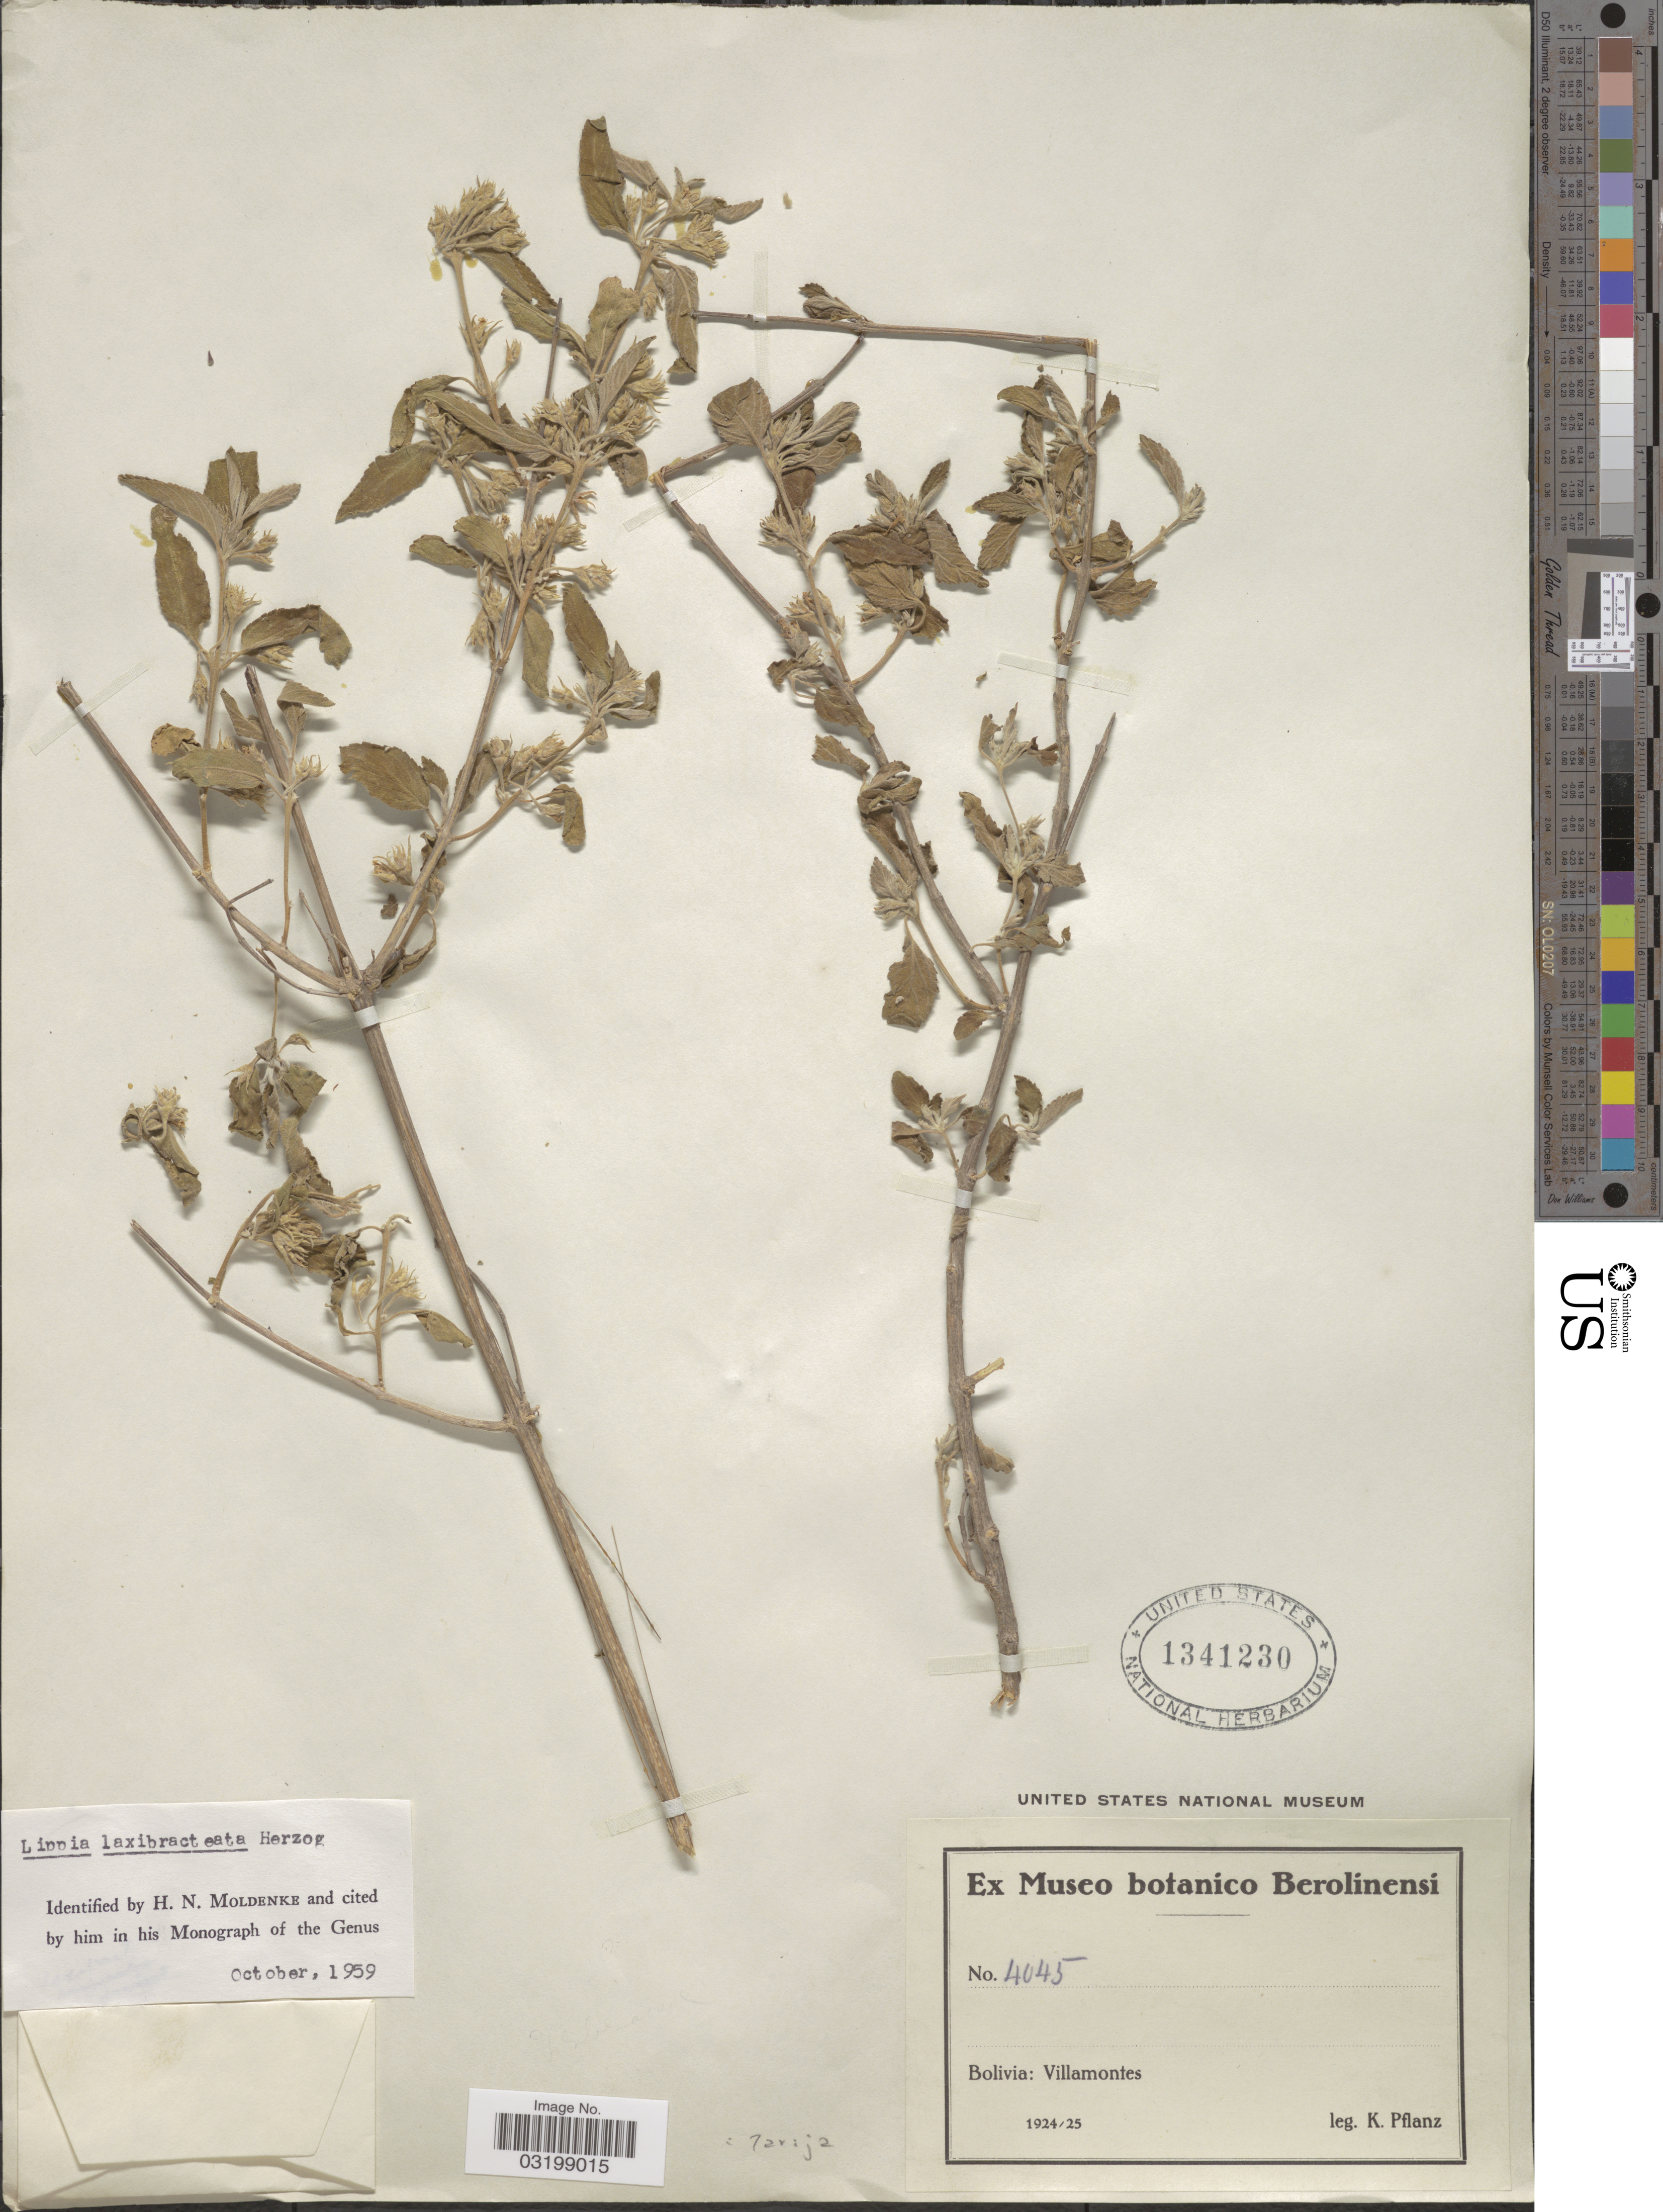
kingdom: Plantae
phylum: Tracheophyta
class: Magnoliopsida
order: Lamiales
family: Verbenaceae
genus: Lippia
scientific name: Lippia laxibracteata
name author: Herzog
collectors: K. Pflanz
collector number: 4045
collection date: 1924/1925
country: Bolivia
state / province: Tarija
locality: Villamontes.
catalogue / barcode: US 1341230